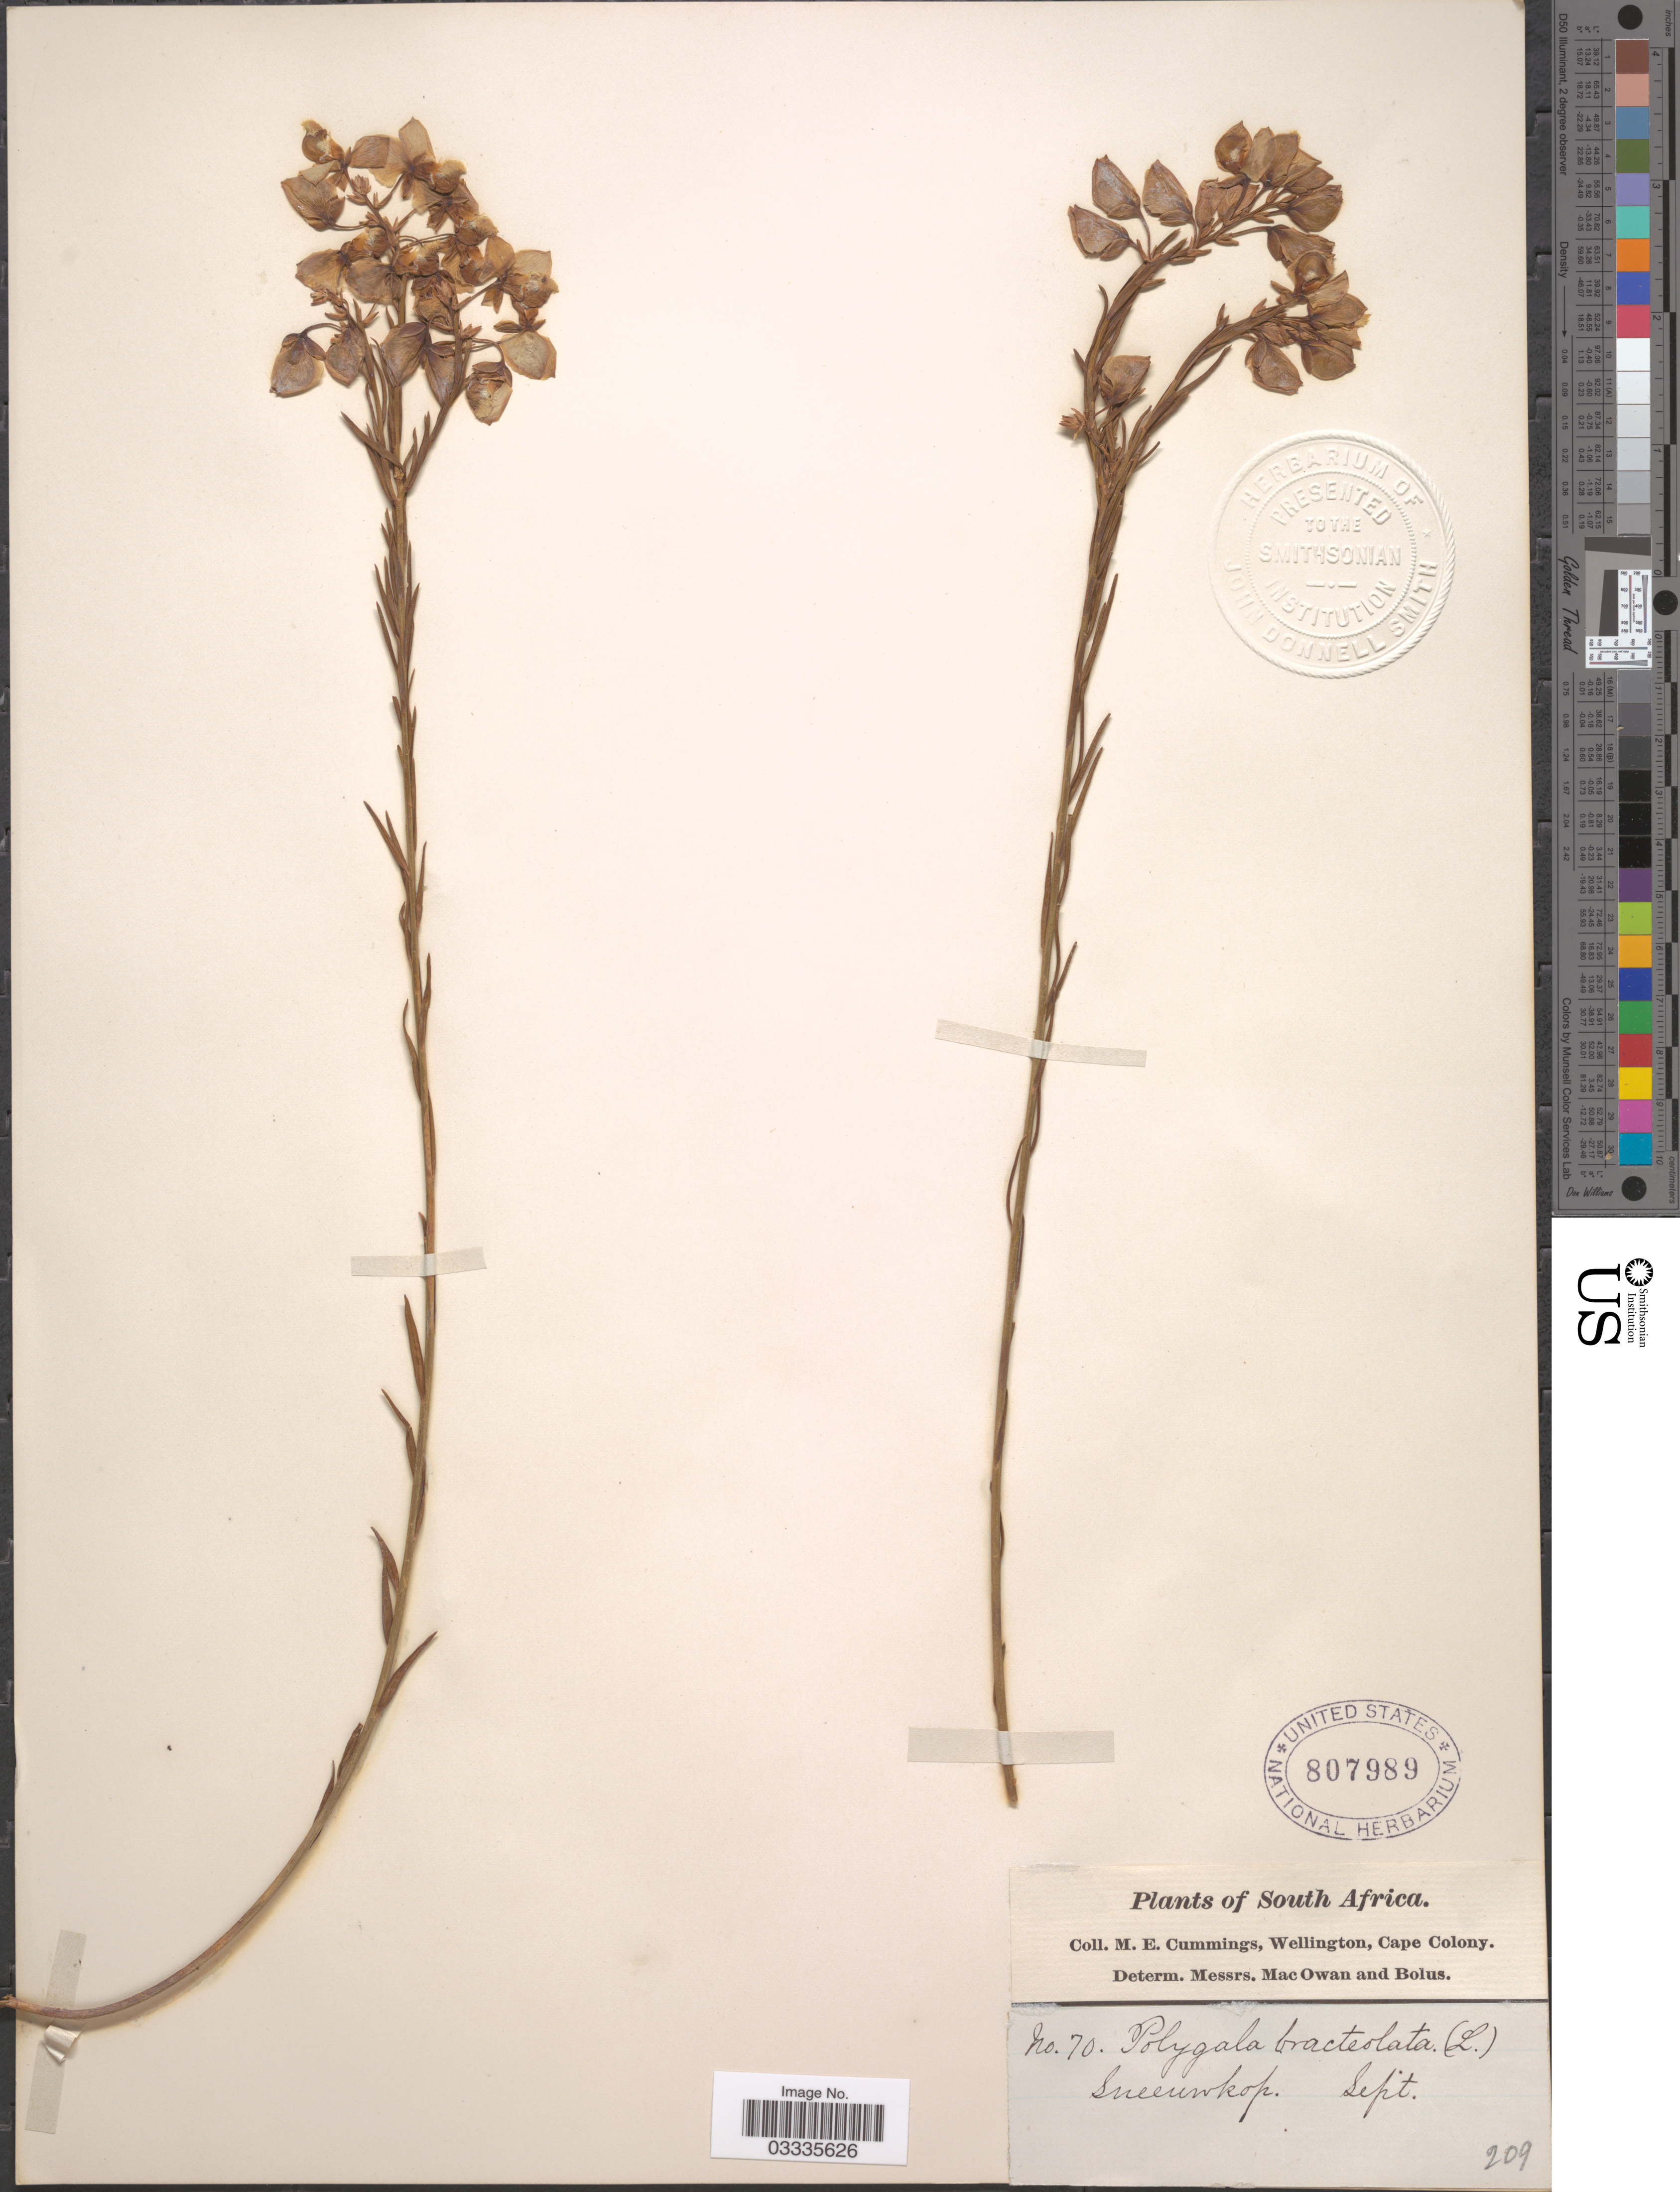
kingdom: Plantae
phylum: Tracheophyta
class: Magnoliopsida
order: Fabales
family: Polygalaceae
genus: Polygala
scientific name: Polygala bracteolata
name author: L.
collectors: M. E. Cummings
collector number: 70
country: South Africa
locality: Sneeuwkop.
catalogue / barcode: US 807989